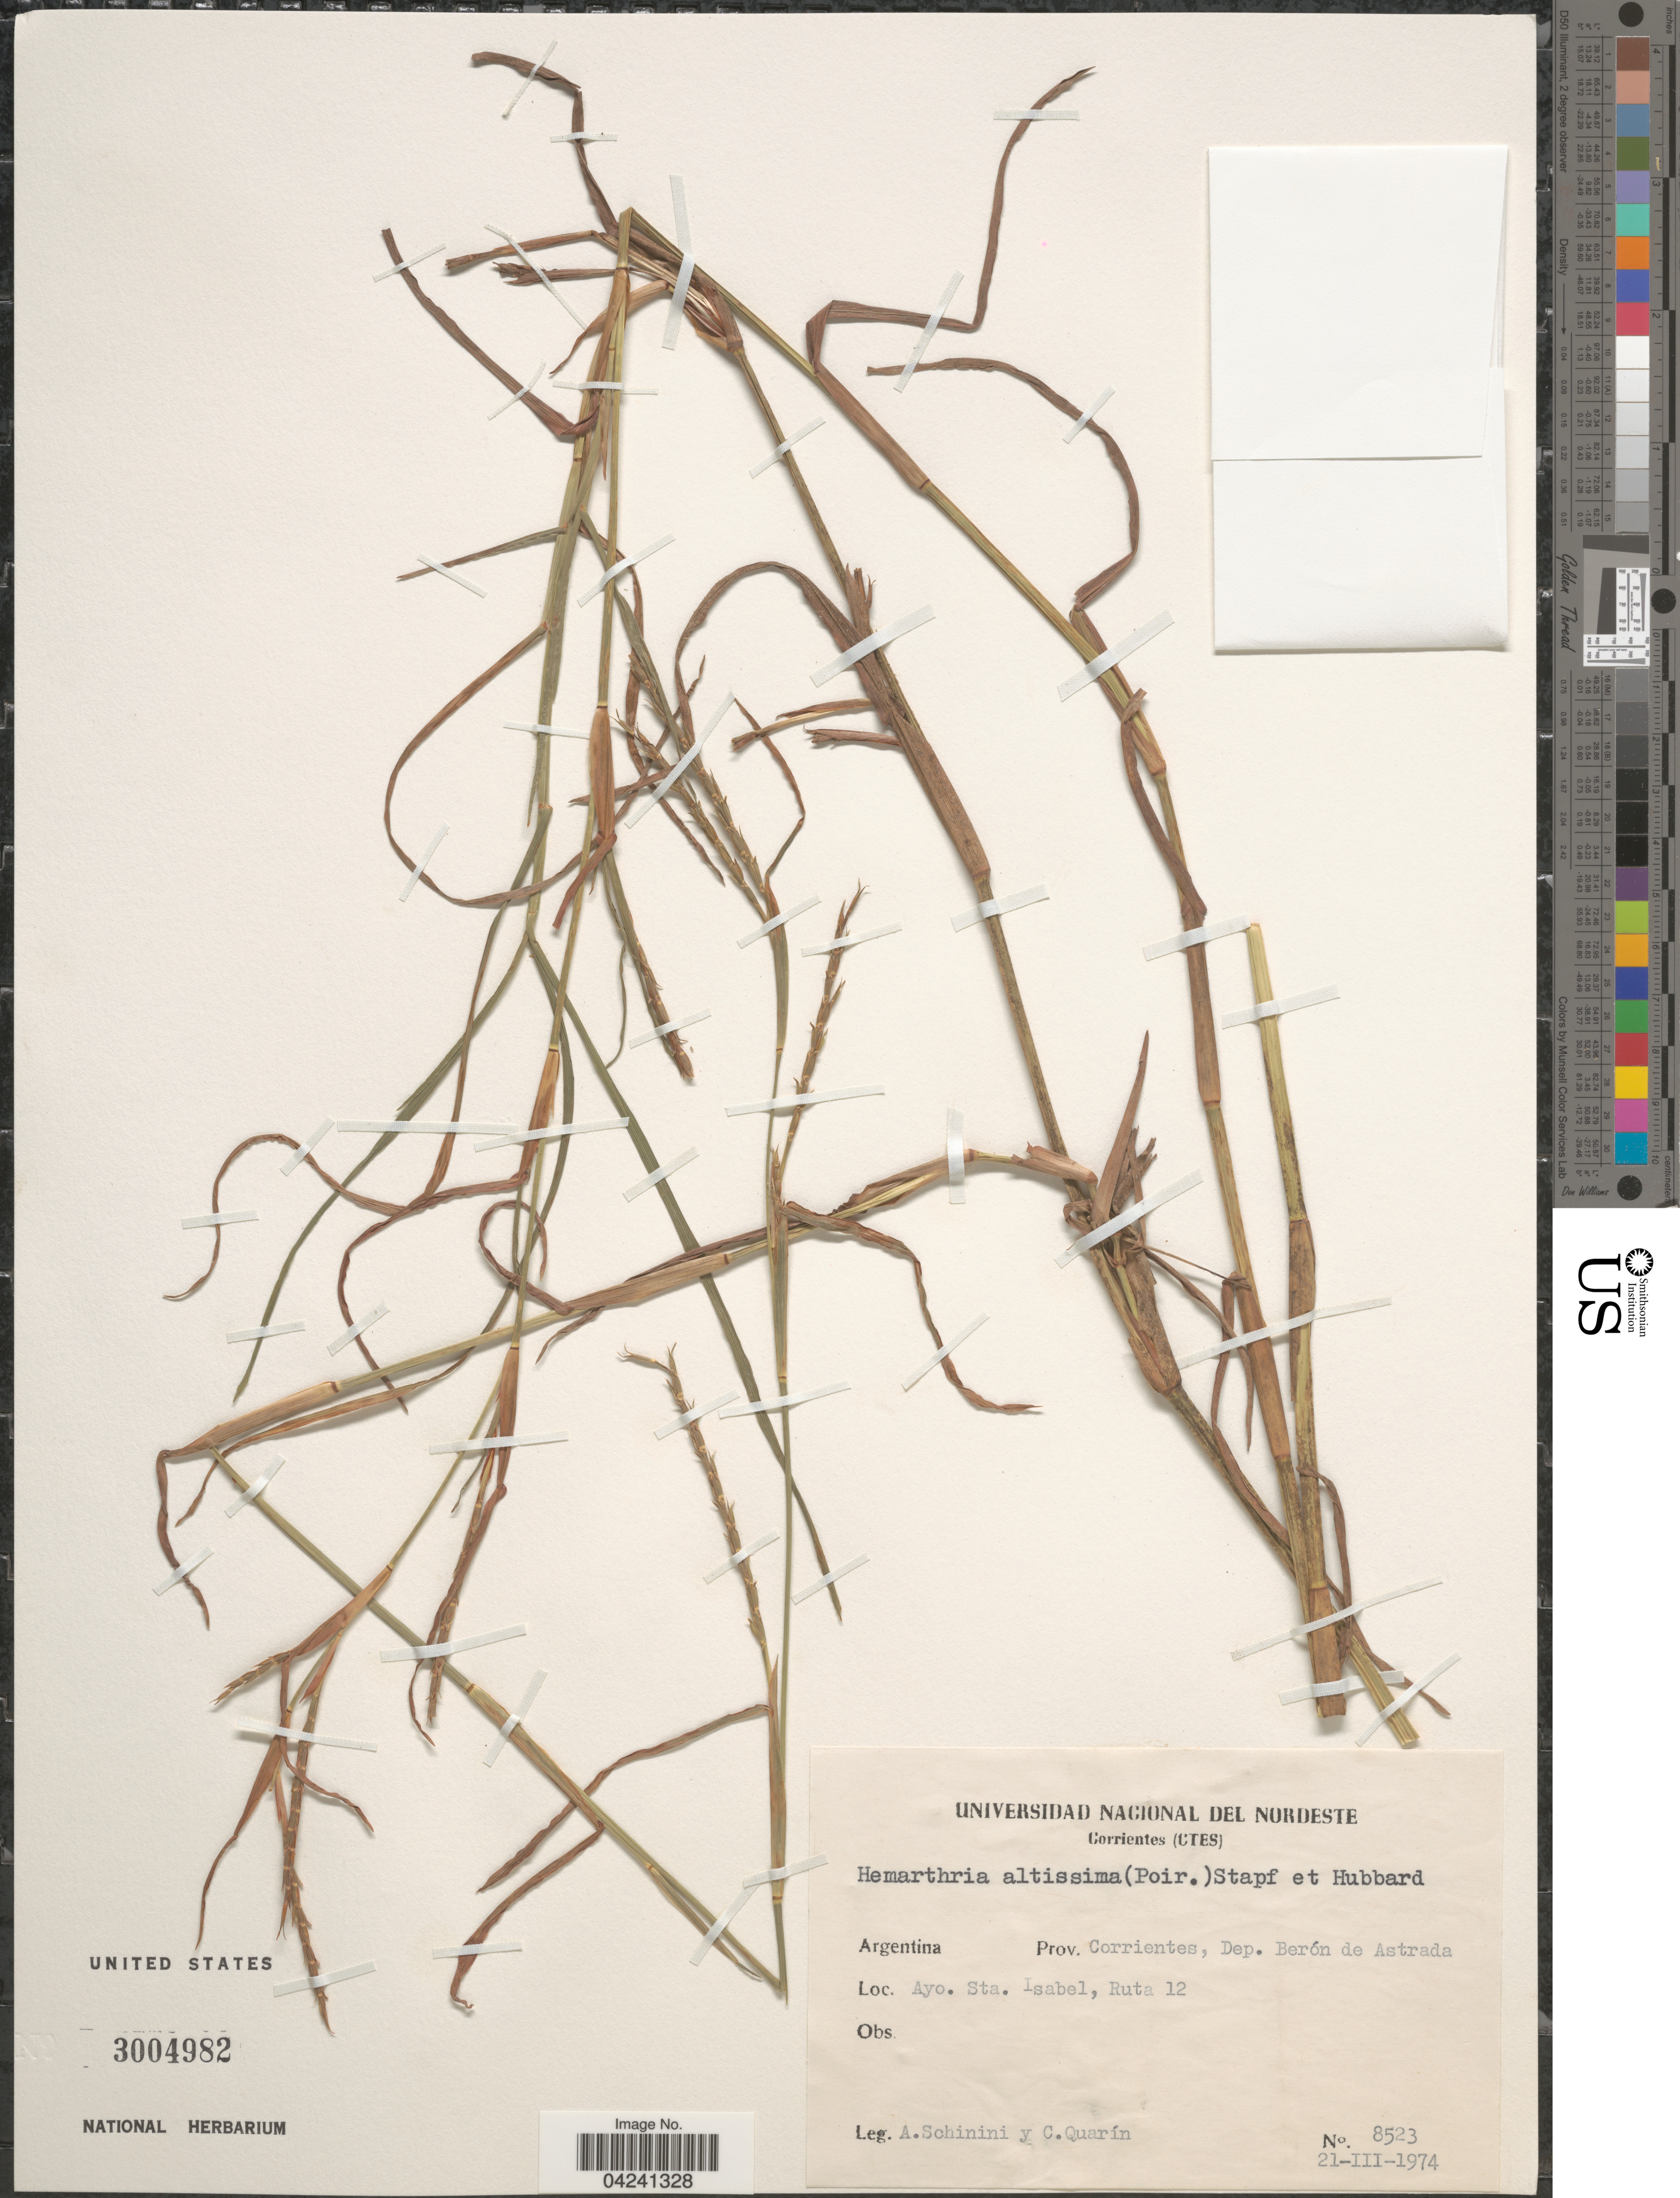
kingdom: Plantae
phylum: Tracheophyta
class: Liliopsida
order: Poales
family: Poaceae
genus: Hemarthria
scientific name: Hemarthria altissima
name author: (Poir.) Stapf & C. E. Hubb.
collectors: A. Schinini & C. Quarín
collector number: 8523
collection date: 1974-03-21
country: Argentina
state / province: Corrientes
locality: Dep. Berón de Astrada. Ayo. Sta. Isabel, Ruta 12.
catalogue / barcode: US 3004982